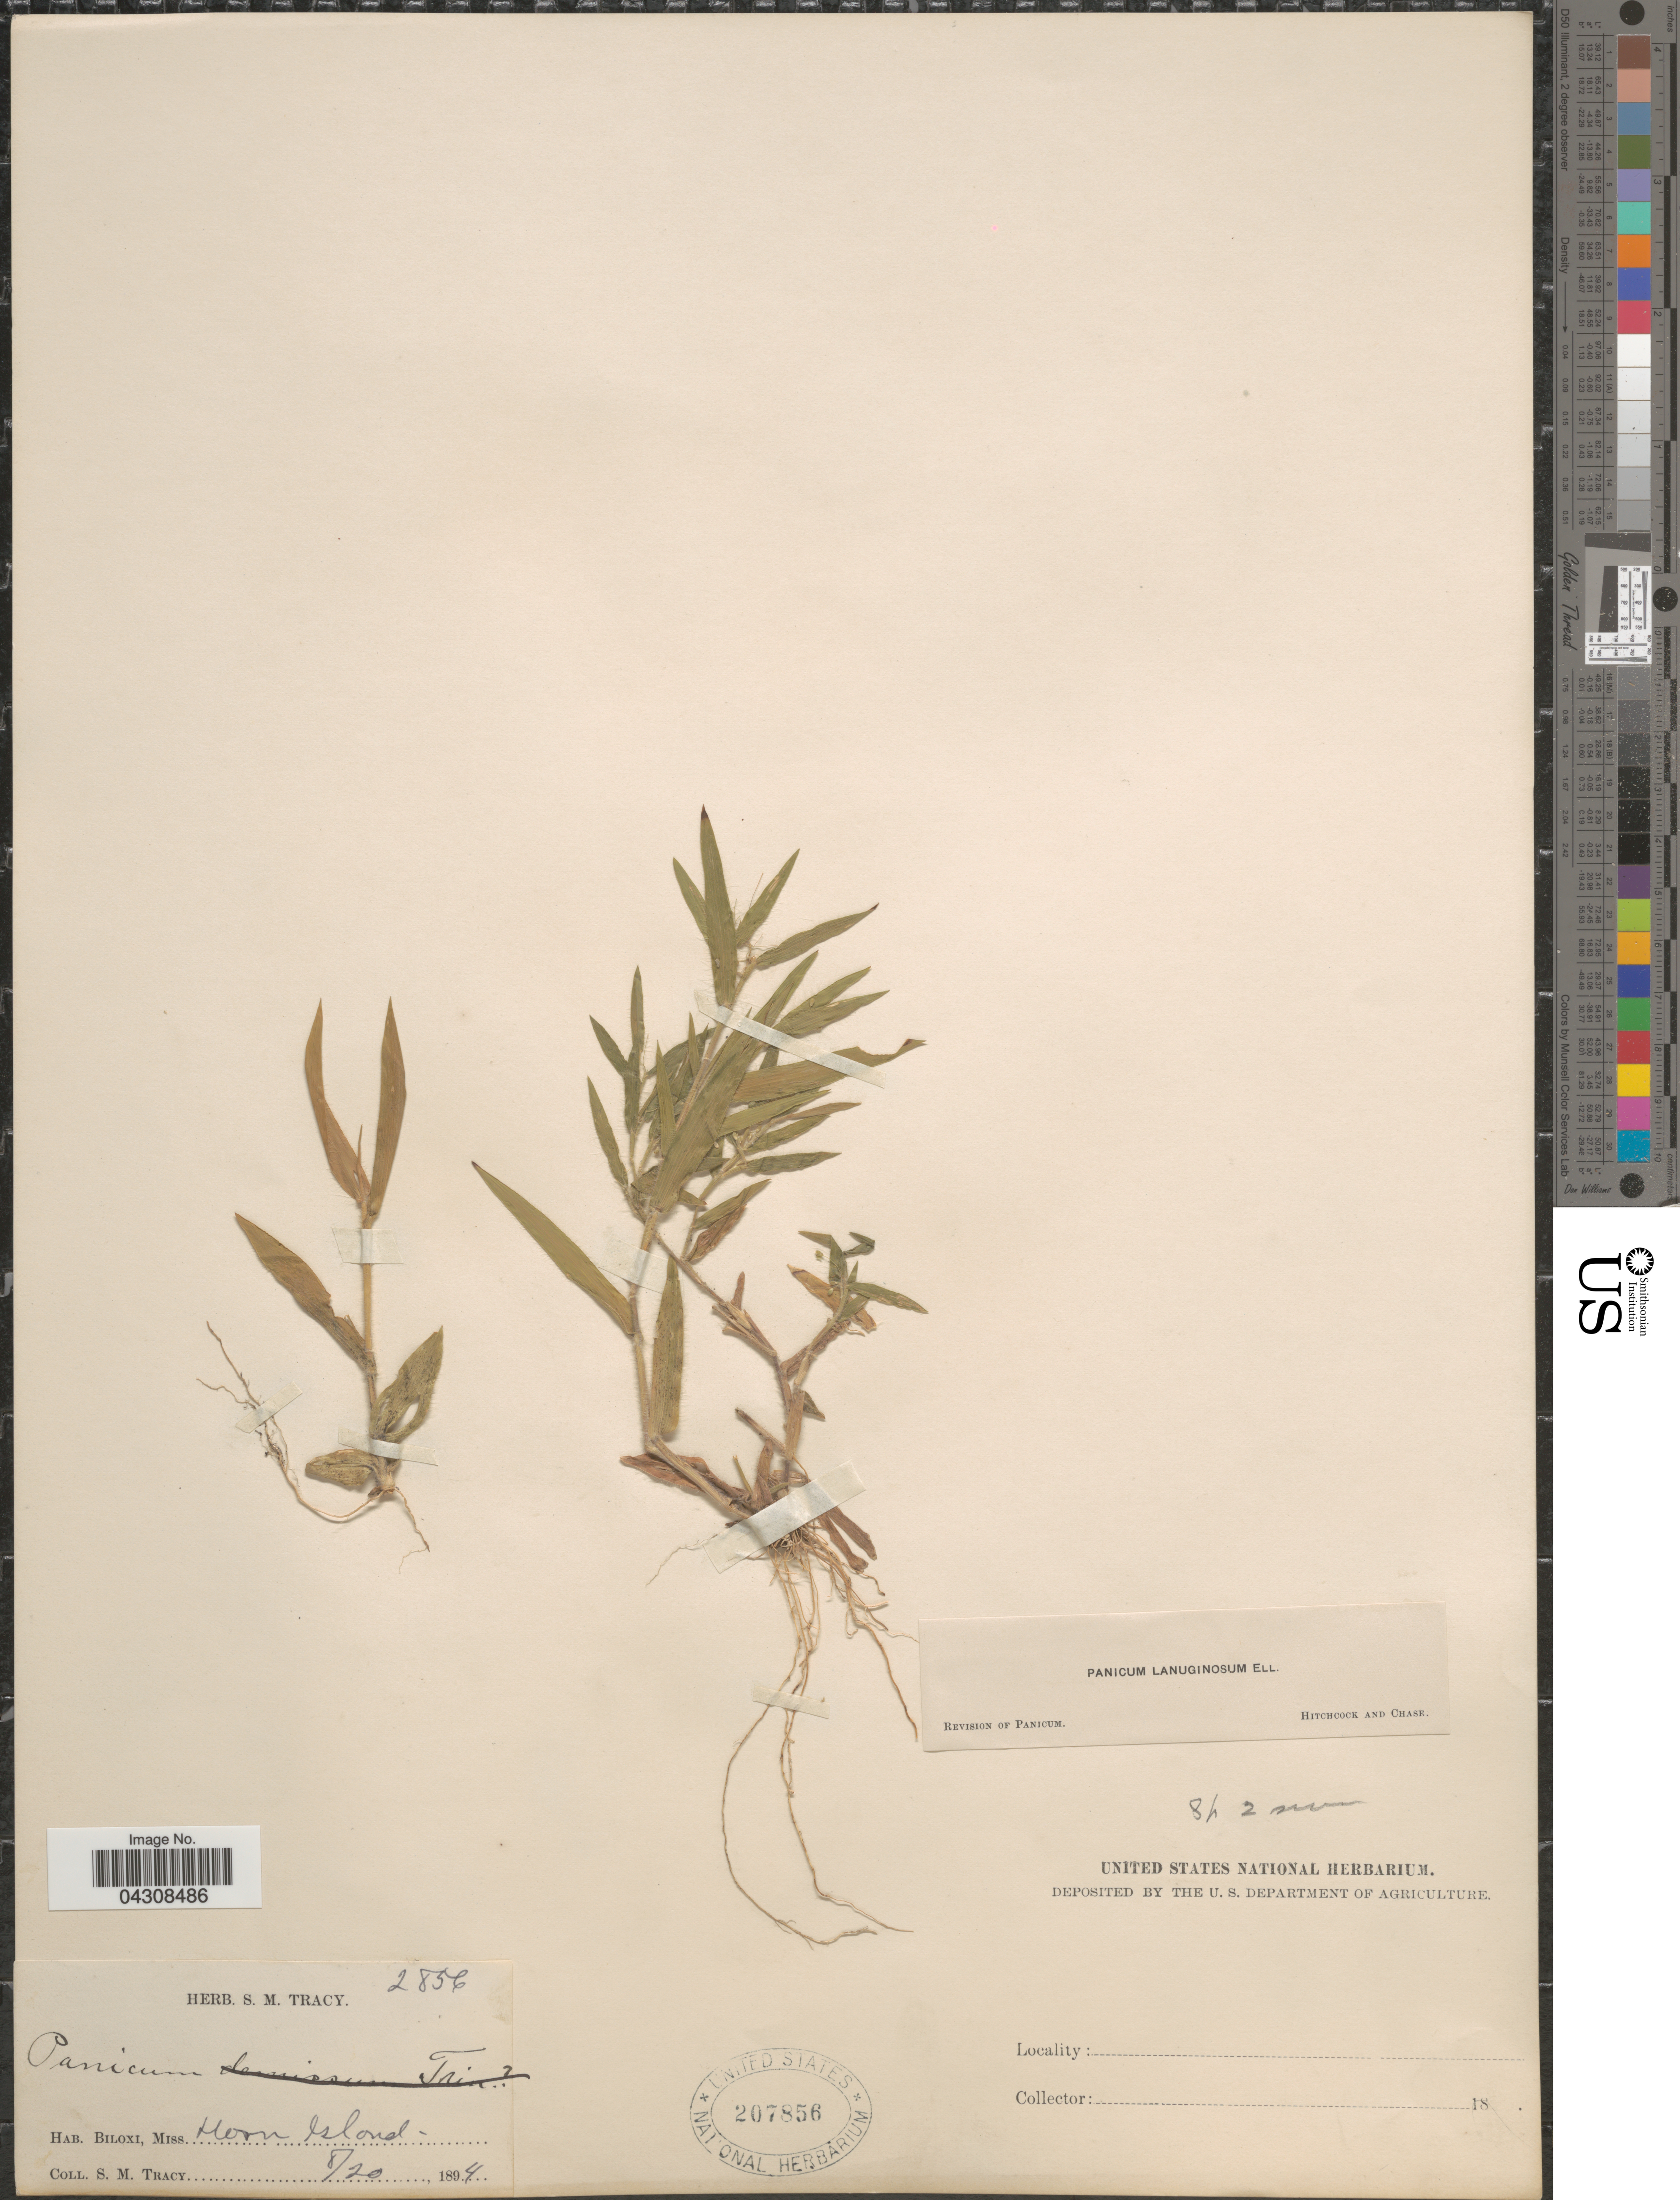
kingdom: Plantae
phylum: Tracheophyta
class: Liliopsida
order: Poales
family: Poaceae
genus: Dichanthelium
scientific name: Dichanthelium acuminatum var. acuminatum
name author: (Sw.) Gould & C.A. Clark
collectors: S. M. Tracy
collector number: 2856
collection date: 1894-08-20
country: United States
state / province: Mississippi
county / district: Harrison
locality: Biloxi. Horn Island.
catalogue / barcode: US 207856